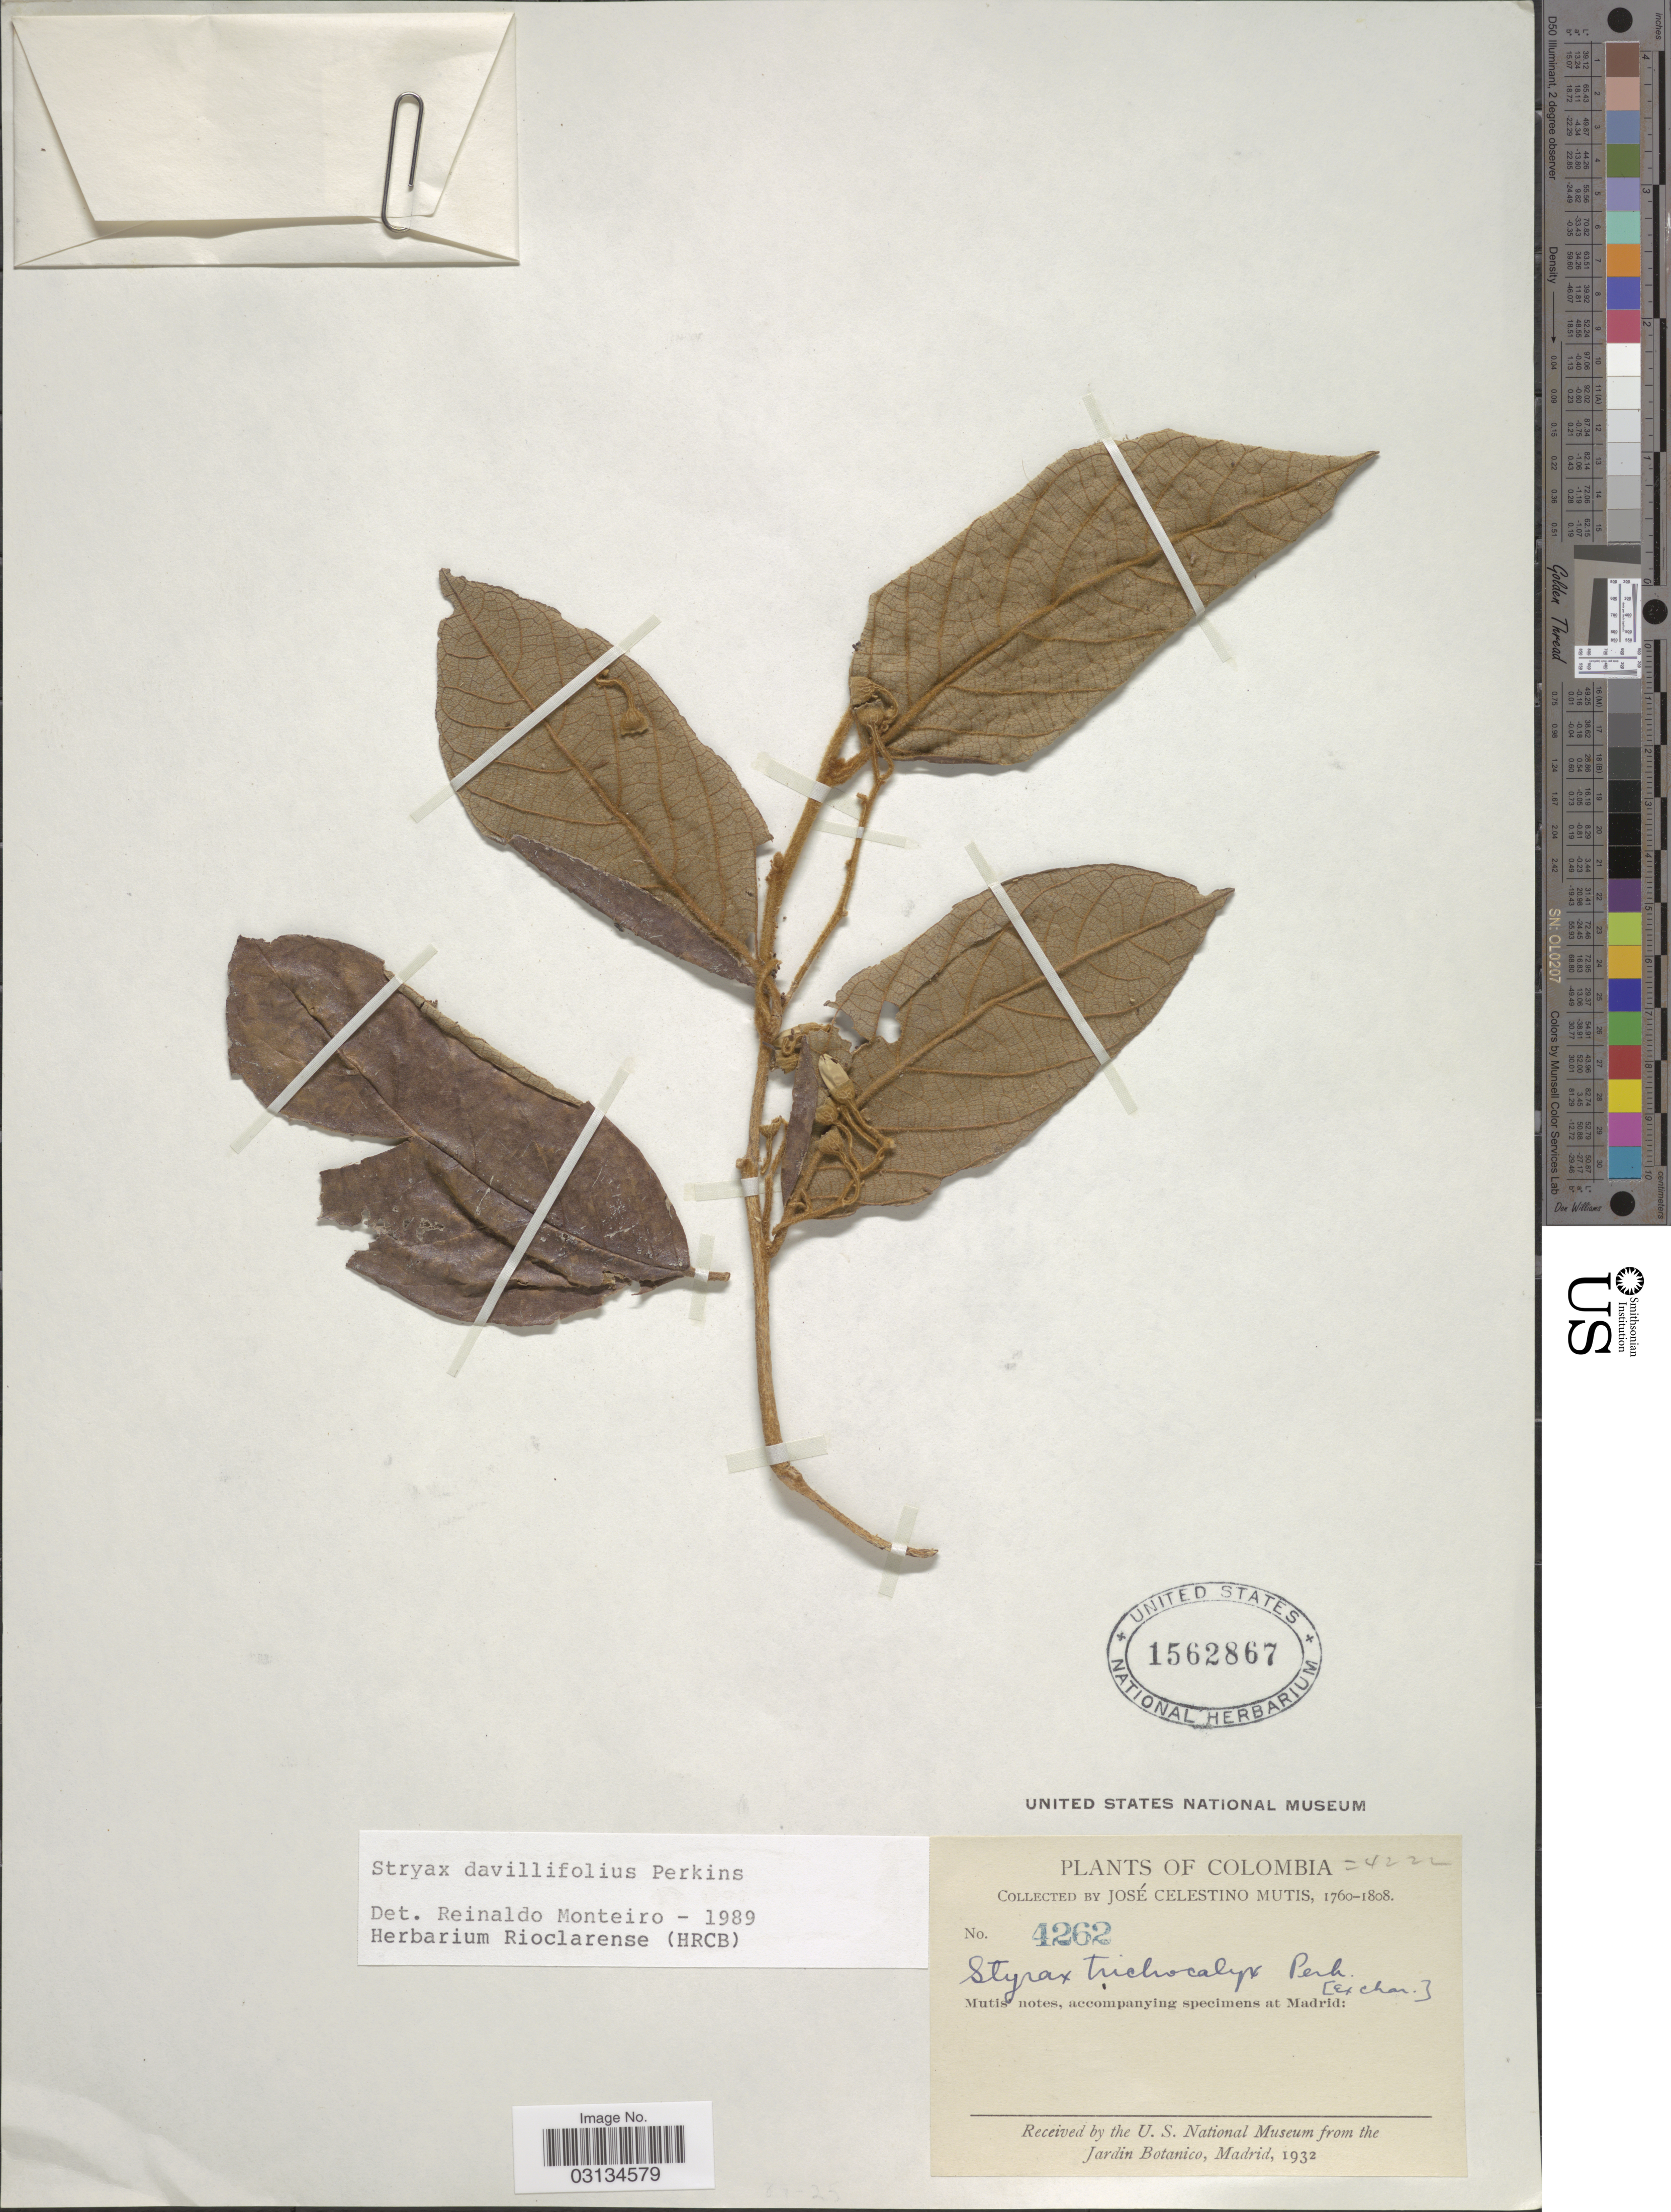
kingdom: Plantae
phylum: Tracheophyta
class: Magnoliopsida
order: Ericales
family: Styracaceae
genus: Styrax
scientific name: Styrax davillifolius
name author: Perkins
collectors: J. C. B. Mutis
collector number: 4262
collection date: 1760/1808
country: Colombia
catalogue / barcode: US 1562867